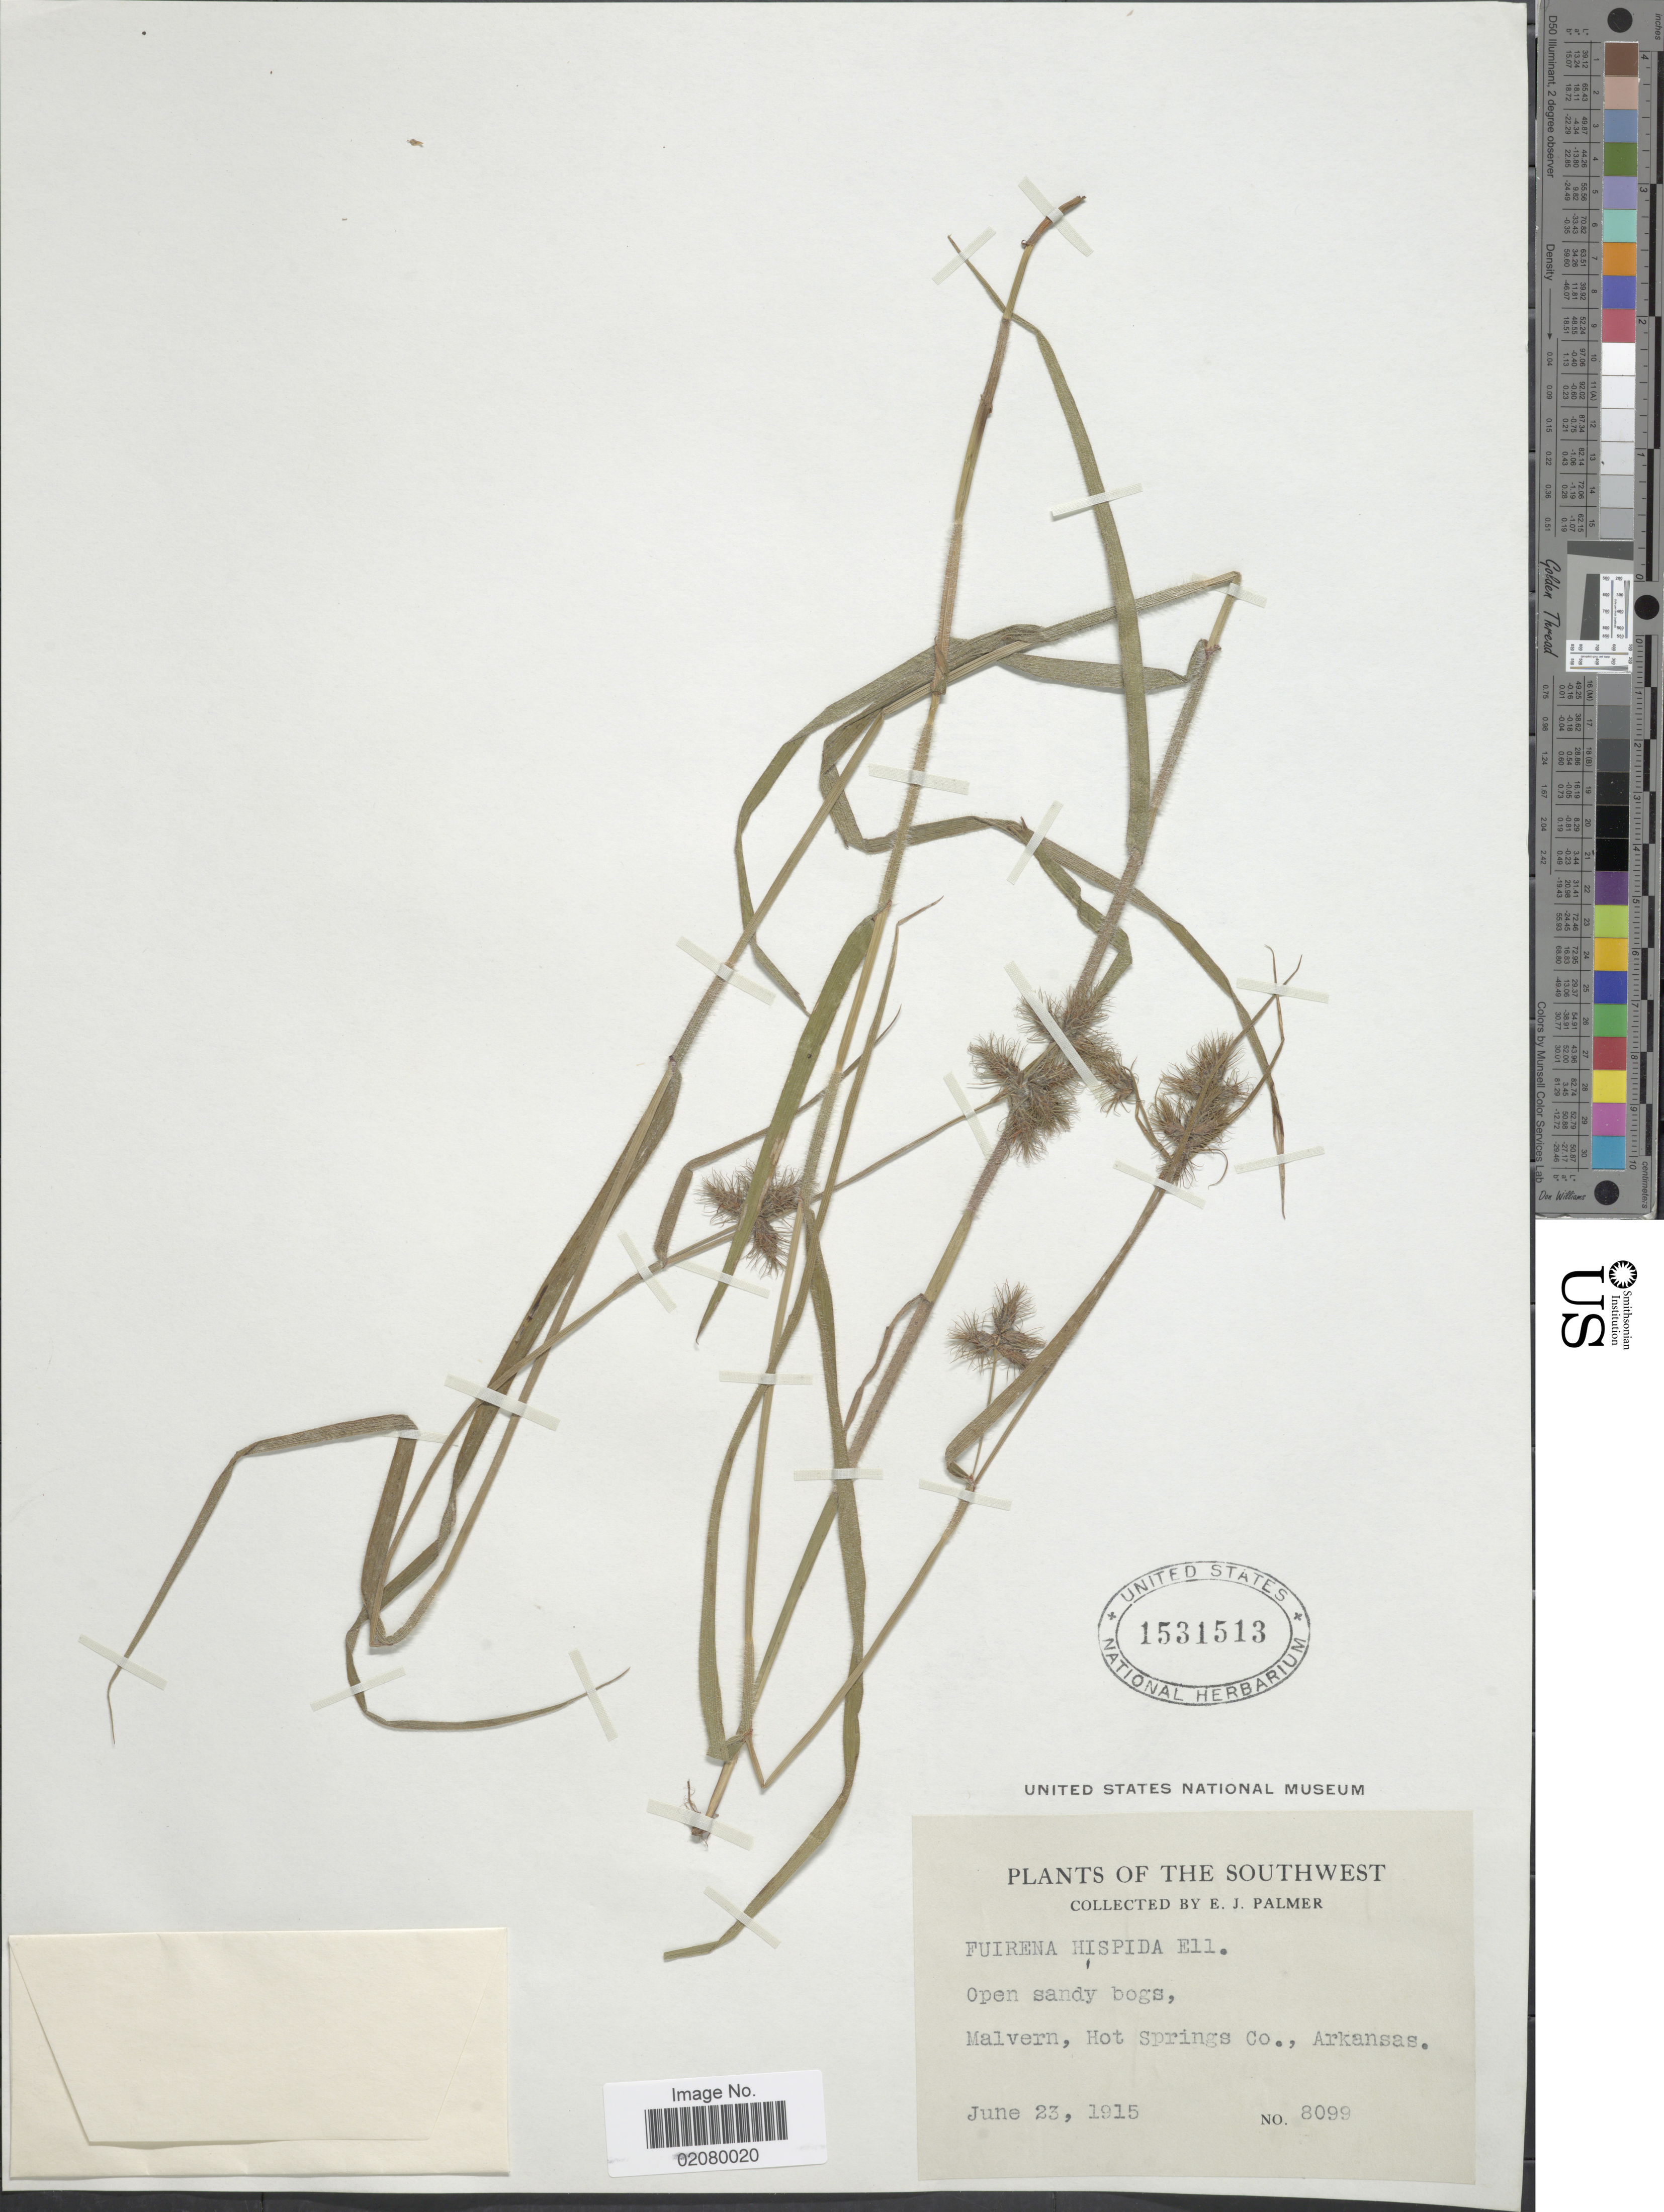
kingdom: Plantae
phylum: Tracheophyta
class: Liliopsida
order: Poales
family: Cyperaceae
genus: Fuirena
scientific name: Fuirena squarrosa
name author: Michx.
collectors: E. J. Palmer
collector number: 8099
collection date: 1915-06-23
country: United States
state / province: Arkansas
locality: The Southwest. Malvern, Hot Springs co.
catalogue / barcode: US 1531513